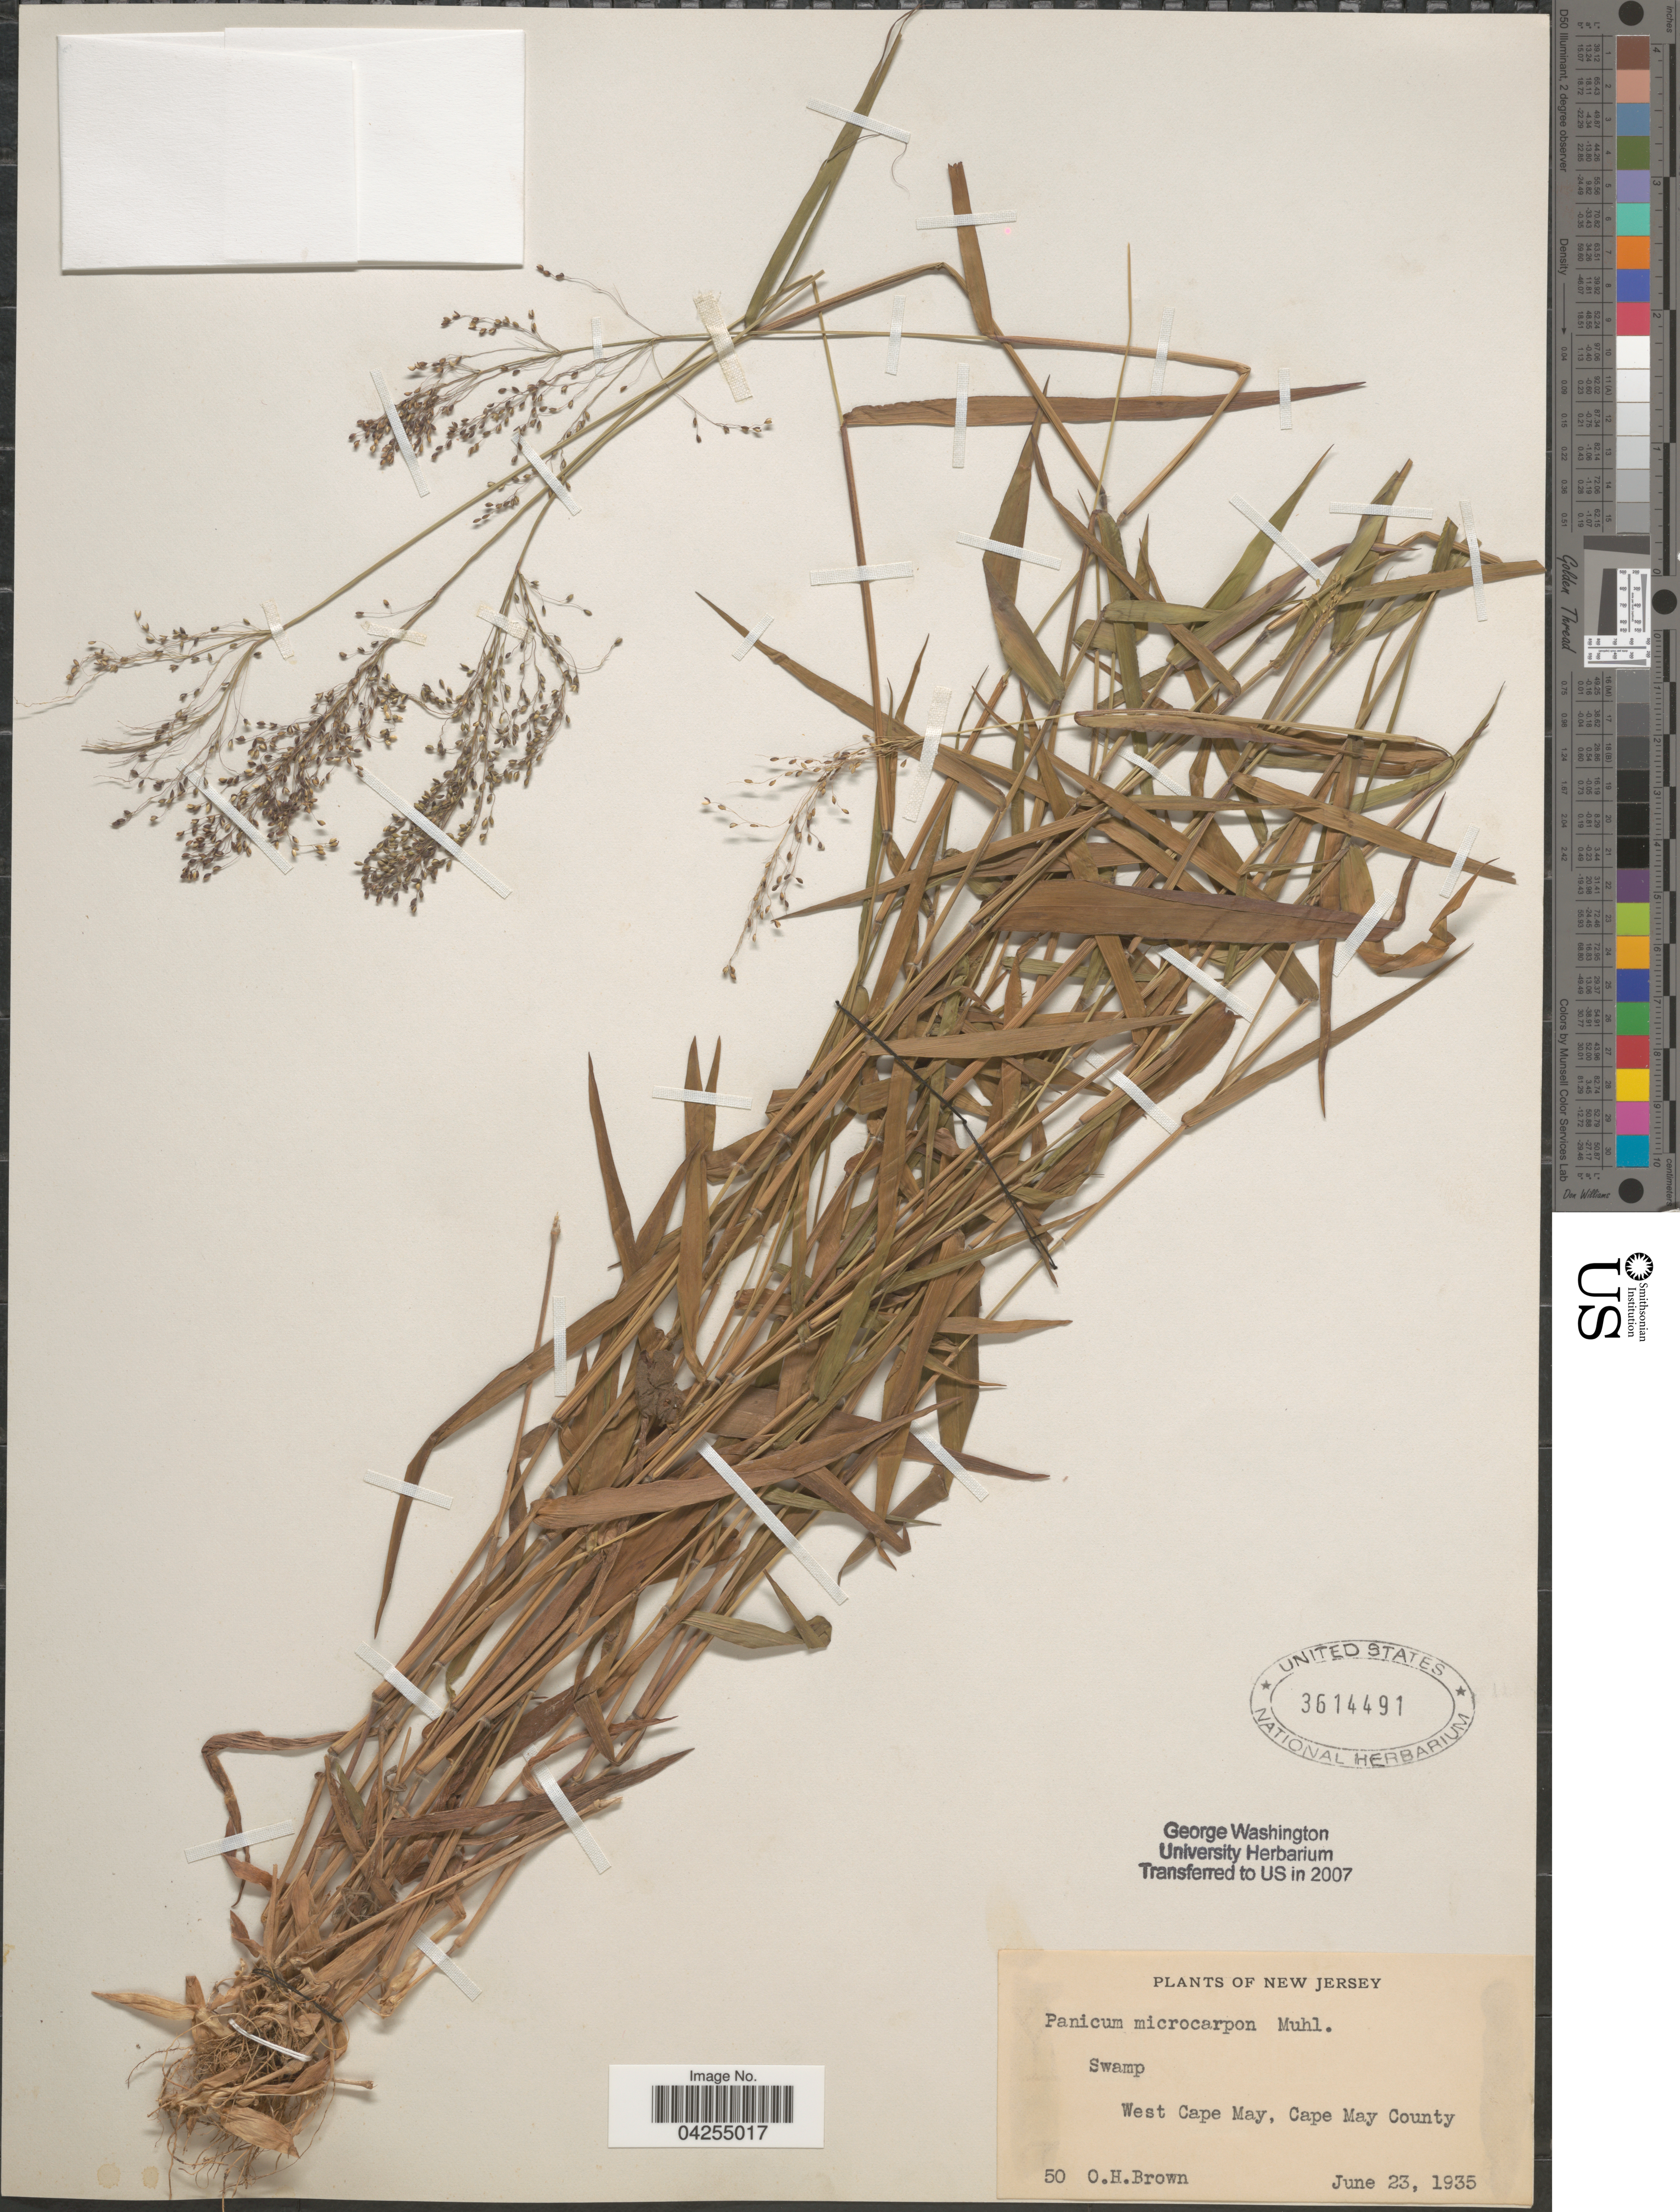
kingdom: Plantae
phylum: Tracheophyta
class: Liliopsida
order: Poales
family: Poaceae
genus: Dichanthelium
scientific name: Dichanthelium dichotomum var. dichotomum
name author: (L.) Gould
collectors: O. Brown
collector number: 50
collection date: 1935-06-23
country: United States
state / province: New Jersey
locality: Swamp West Cape May, Cape May County.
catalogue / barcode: US 3614491